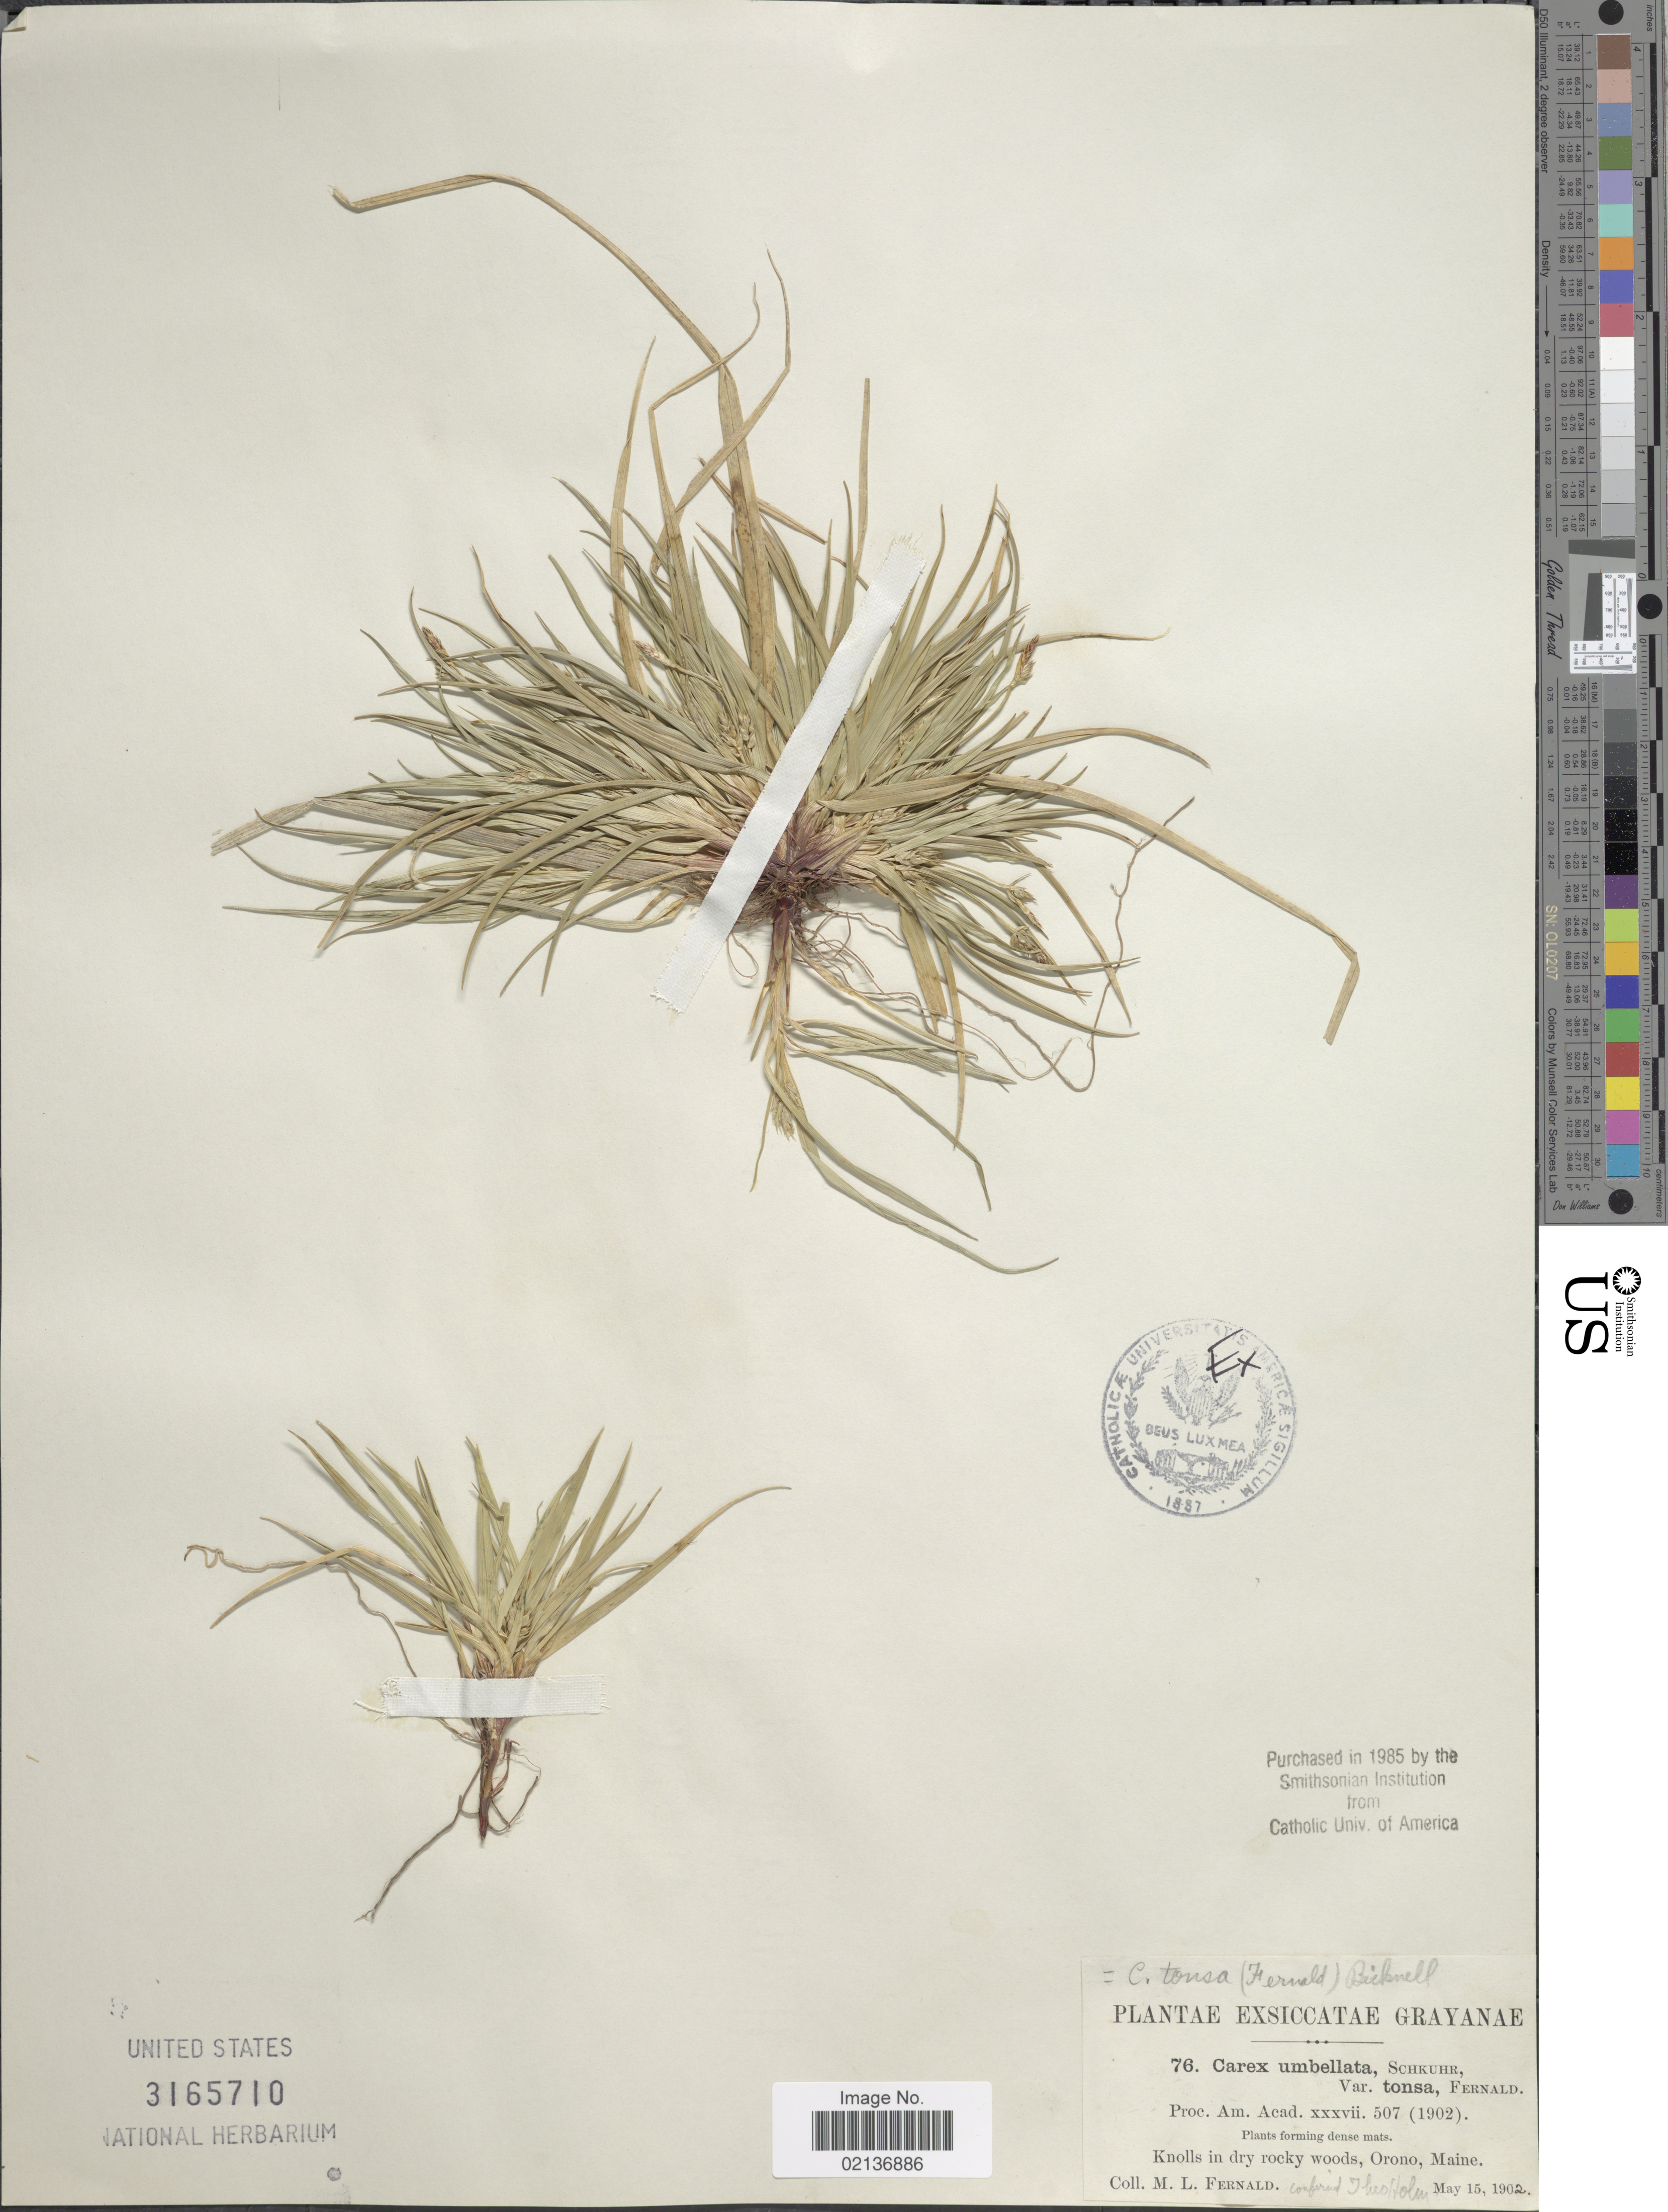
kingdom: Plantae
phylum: Tracheophyta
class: Liliopsida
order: Poales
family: Cyperaceae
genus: Carex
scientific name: Carex tonsa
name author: (Fernald) E.P. Bicknell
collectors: M. L. Fernald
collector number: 76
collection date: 1902-05-15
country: United States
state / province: Maine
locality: Knolls in dry rocky woods, Orono, Maine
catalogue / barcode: US 3165710